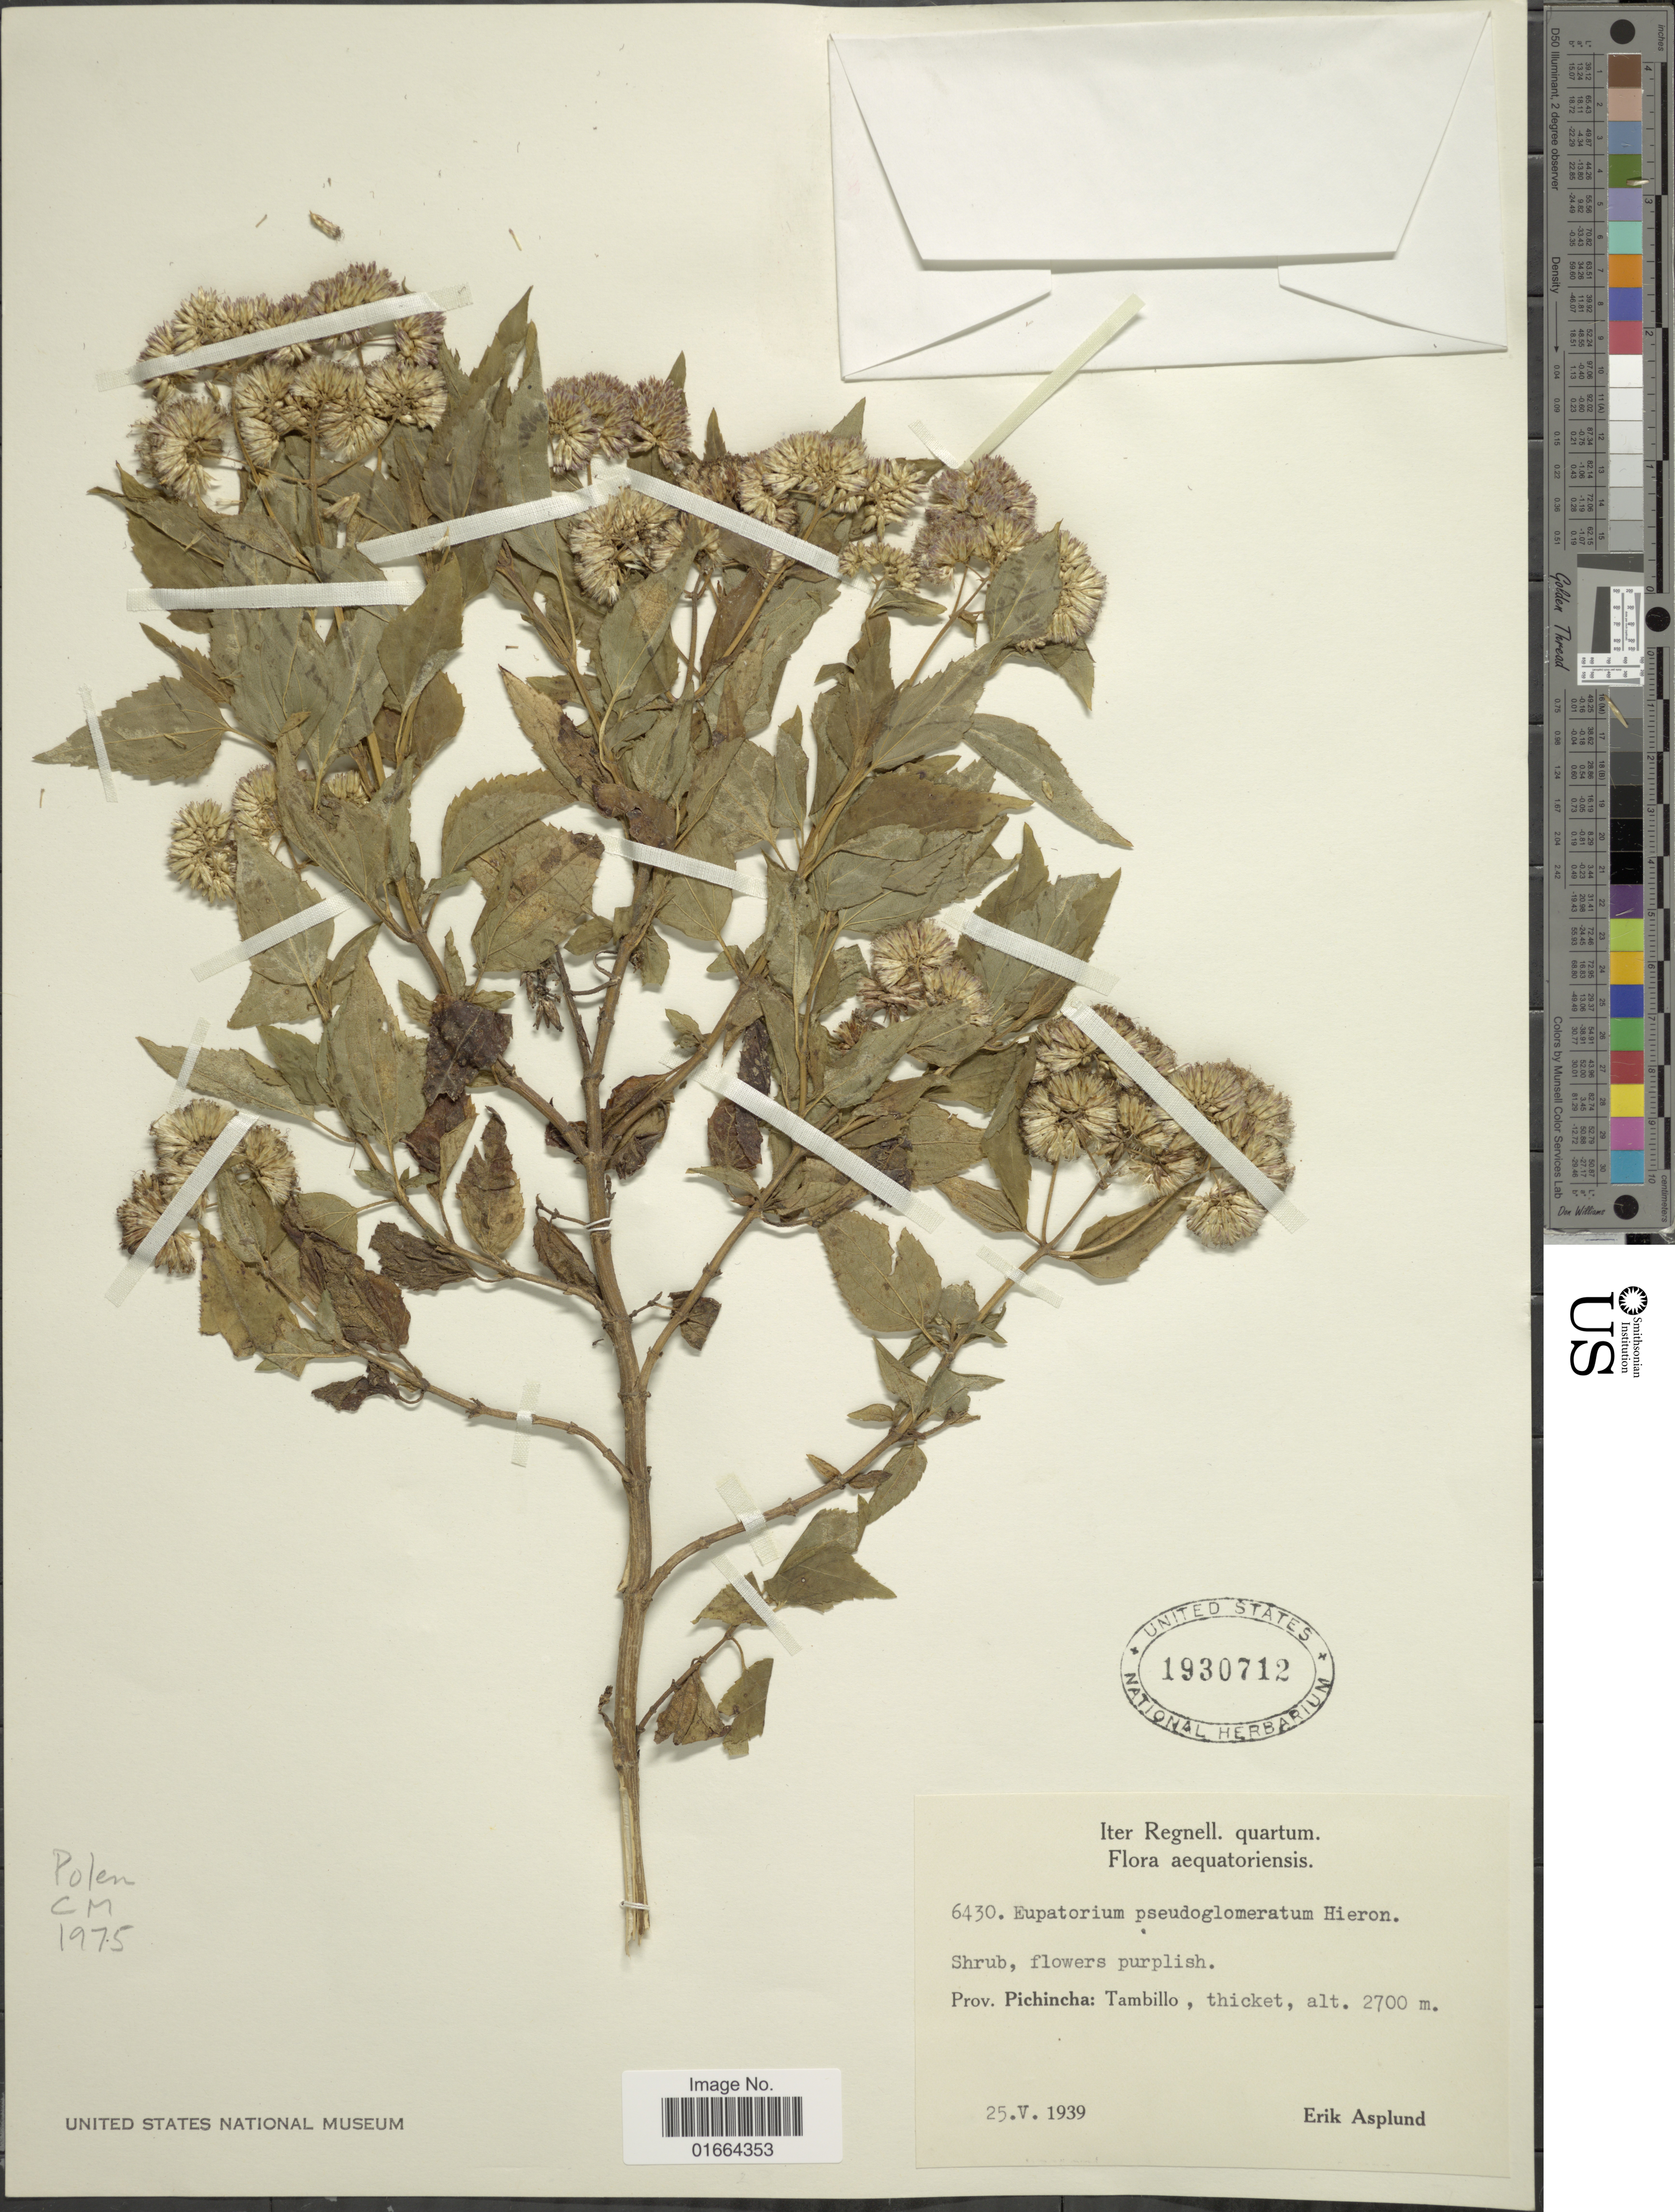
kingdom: Plantae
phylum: Tracheophyta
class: Magnoliopsida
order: Asterales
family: Asteraceae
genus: Asplundianthus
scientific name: Asplundianthus pseudoglomeratus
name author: (Hieron. in Sodiro) R.M. King & H. Rob.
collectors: E. Asplund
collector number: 6430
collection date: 1939-05-25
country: Ecuador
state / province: Pichincha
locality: Tambillo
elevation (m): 2700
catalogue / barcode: US 1930712